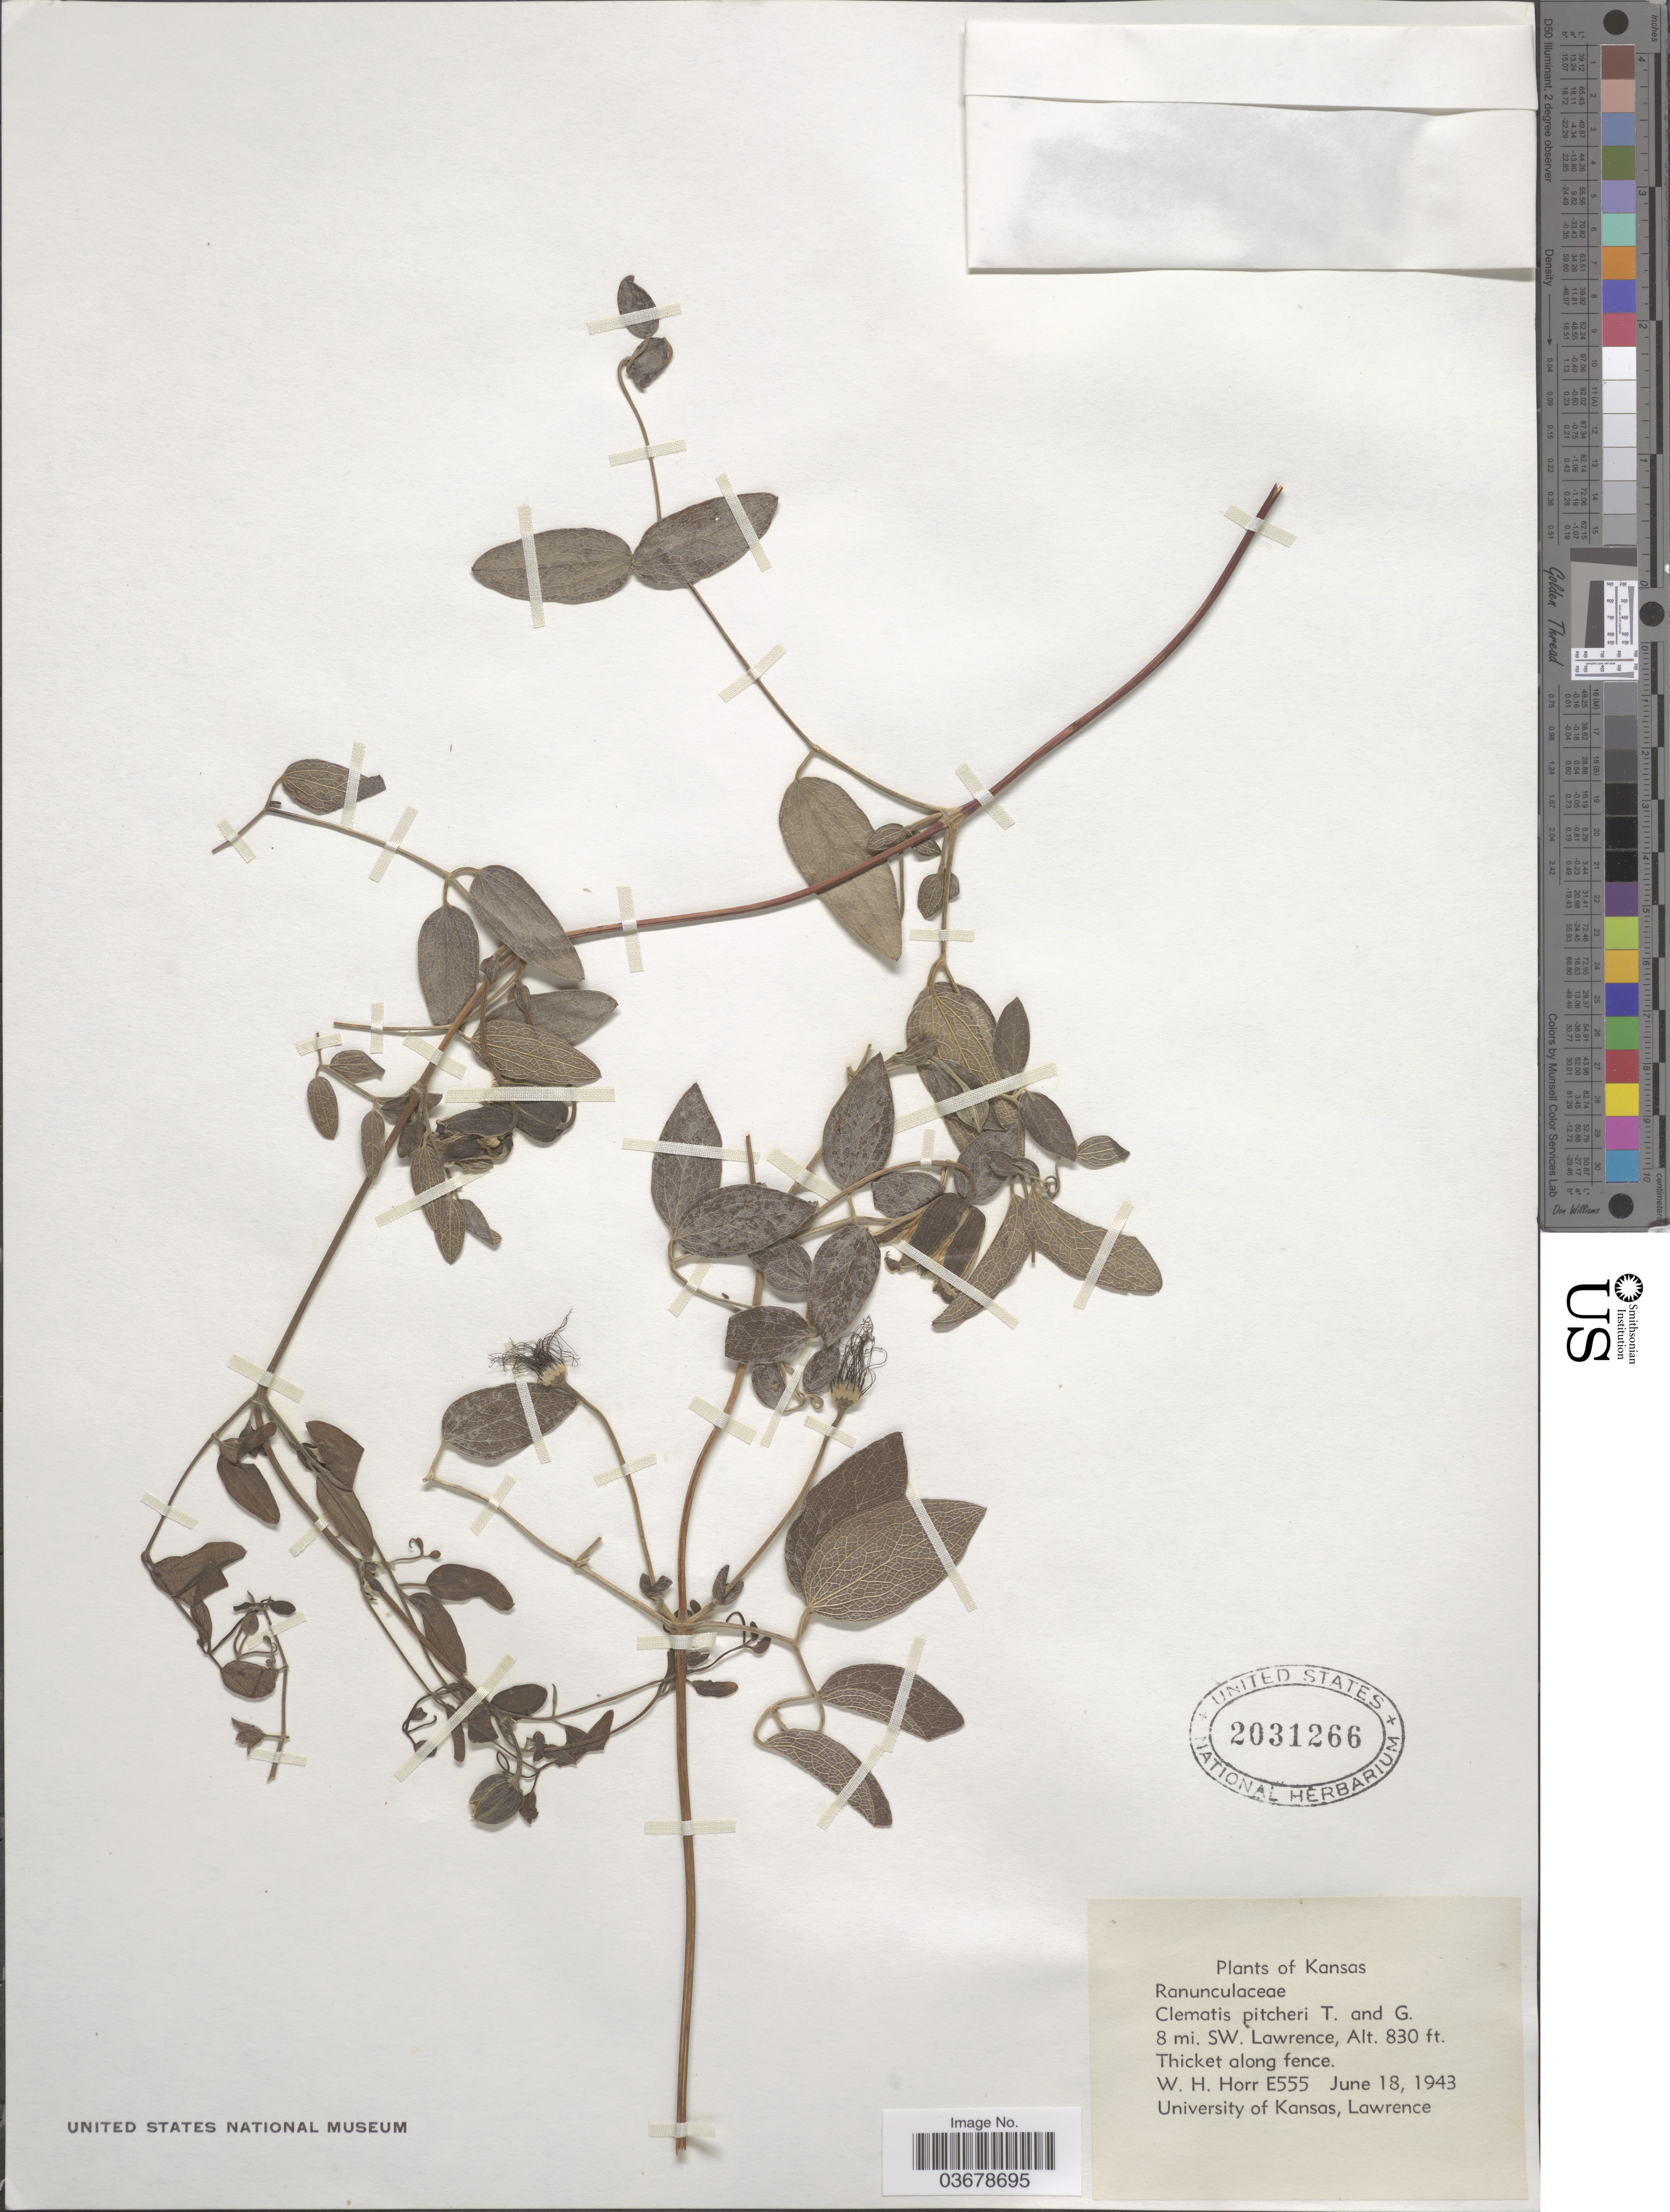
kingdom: Plantae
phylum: Tracheophyta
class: Magnoliopsida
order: Ranunculales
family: Ranunculaceae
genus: Clematis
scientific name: Clematis viorna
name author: L.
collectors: W. H. Horr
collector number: E555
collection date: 1943-06-18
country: United States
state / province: Kansas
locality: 8 mi. SW. Lawrence.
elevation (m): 253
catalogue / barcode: US 2031266